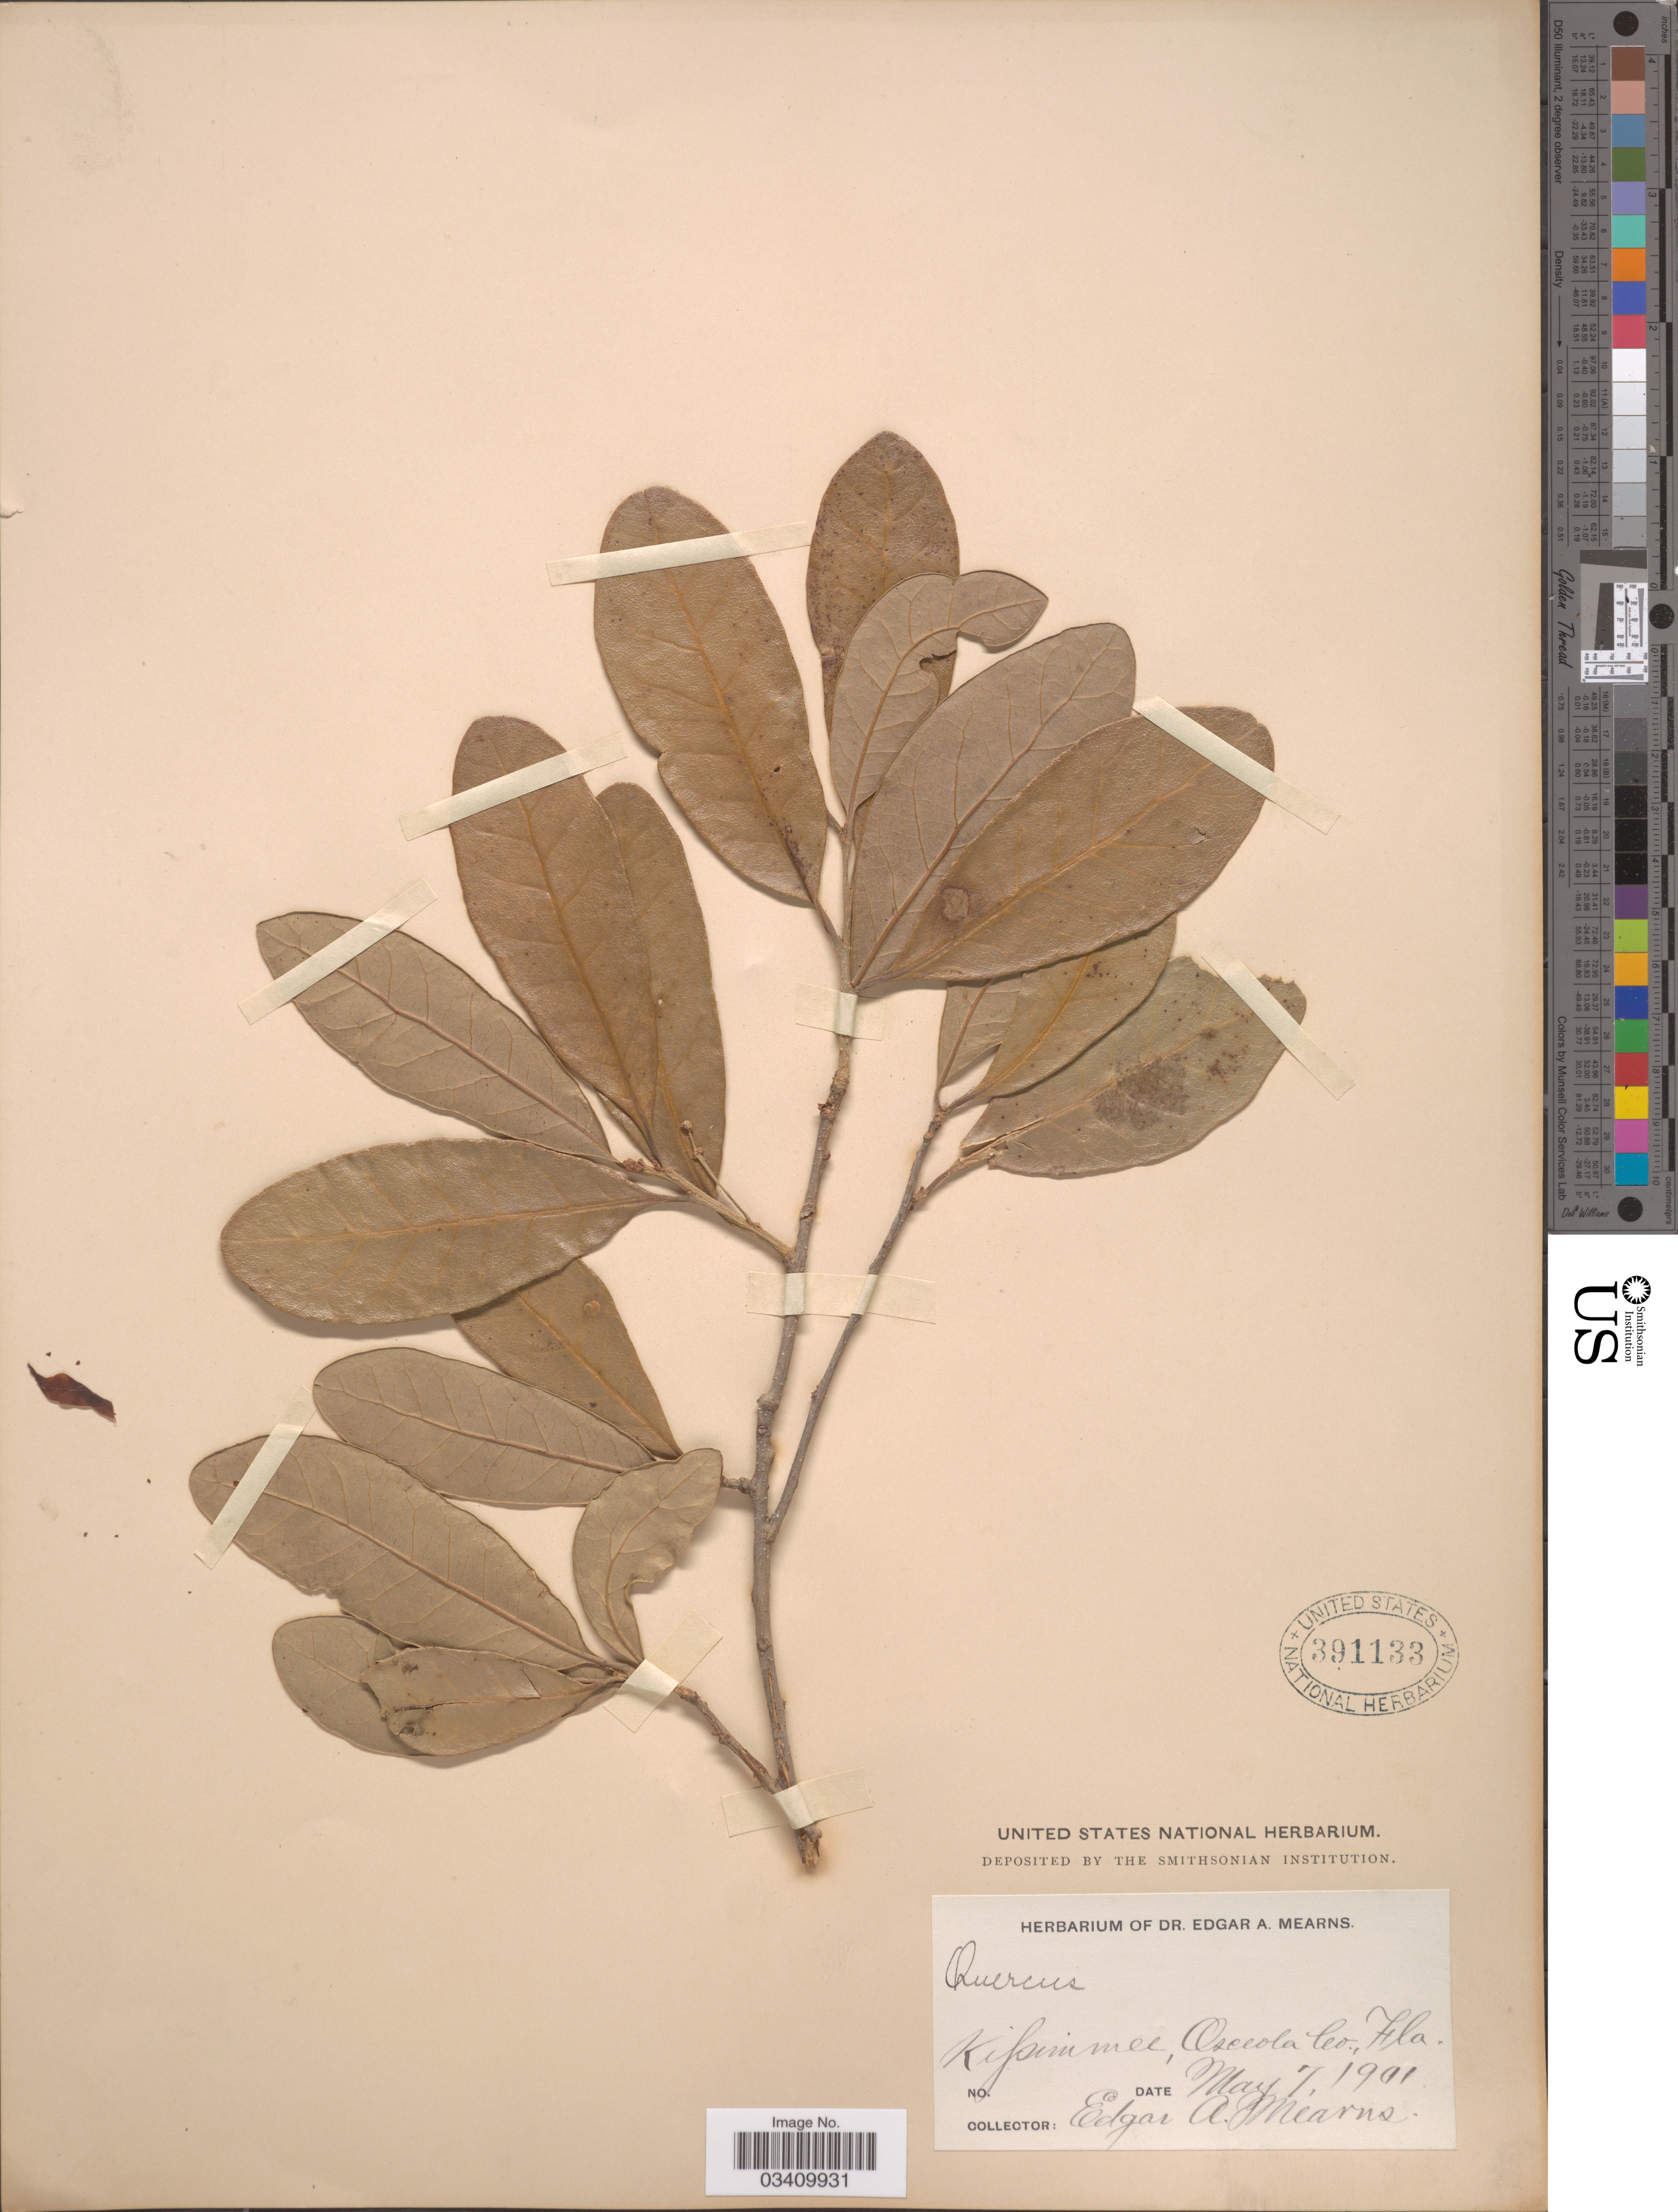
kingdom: Plantae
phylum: Tracheophyta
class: Magnoliopsida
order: Fagales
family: Fagaceae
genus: Quercus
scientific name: Quercus sp.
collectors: E. A. Mearns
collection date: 1901-05-07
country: United States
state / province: Florida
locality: Kissimmee, Osceola Co.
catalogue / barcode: US 391133